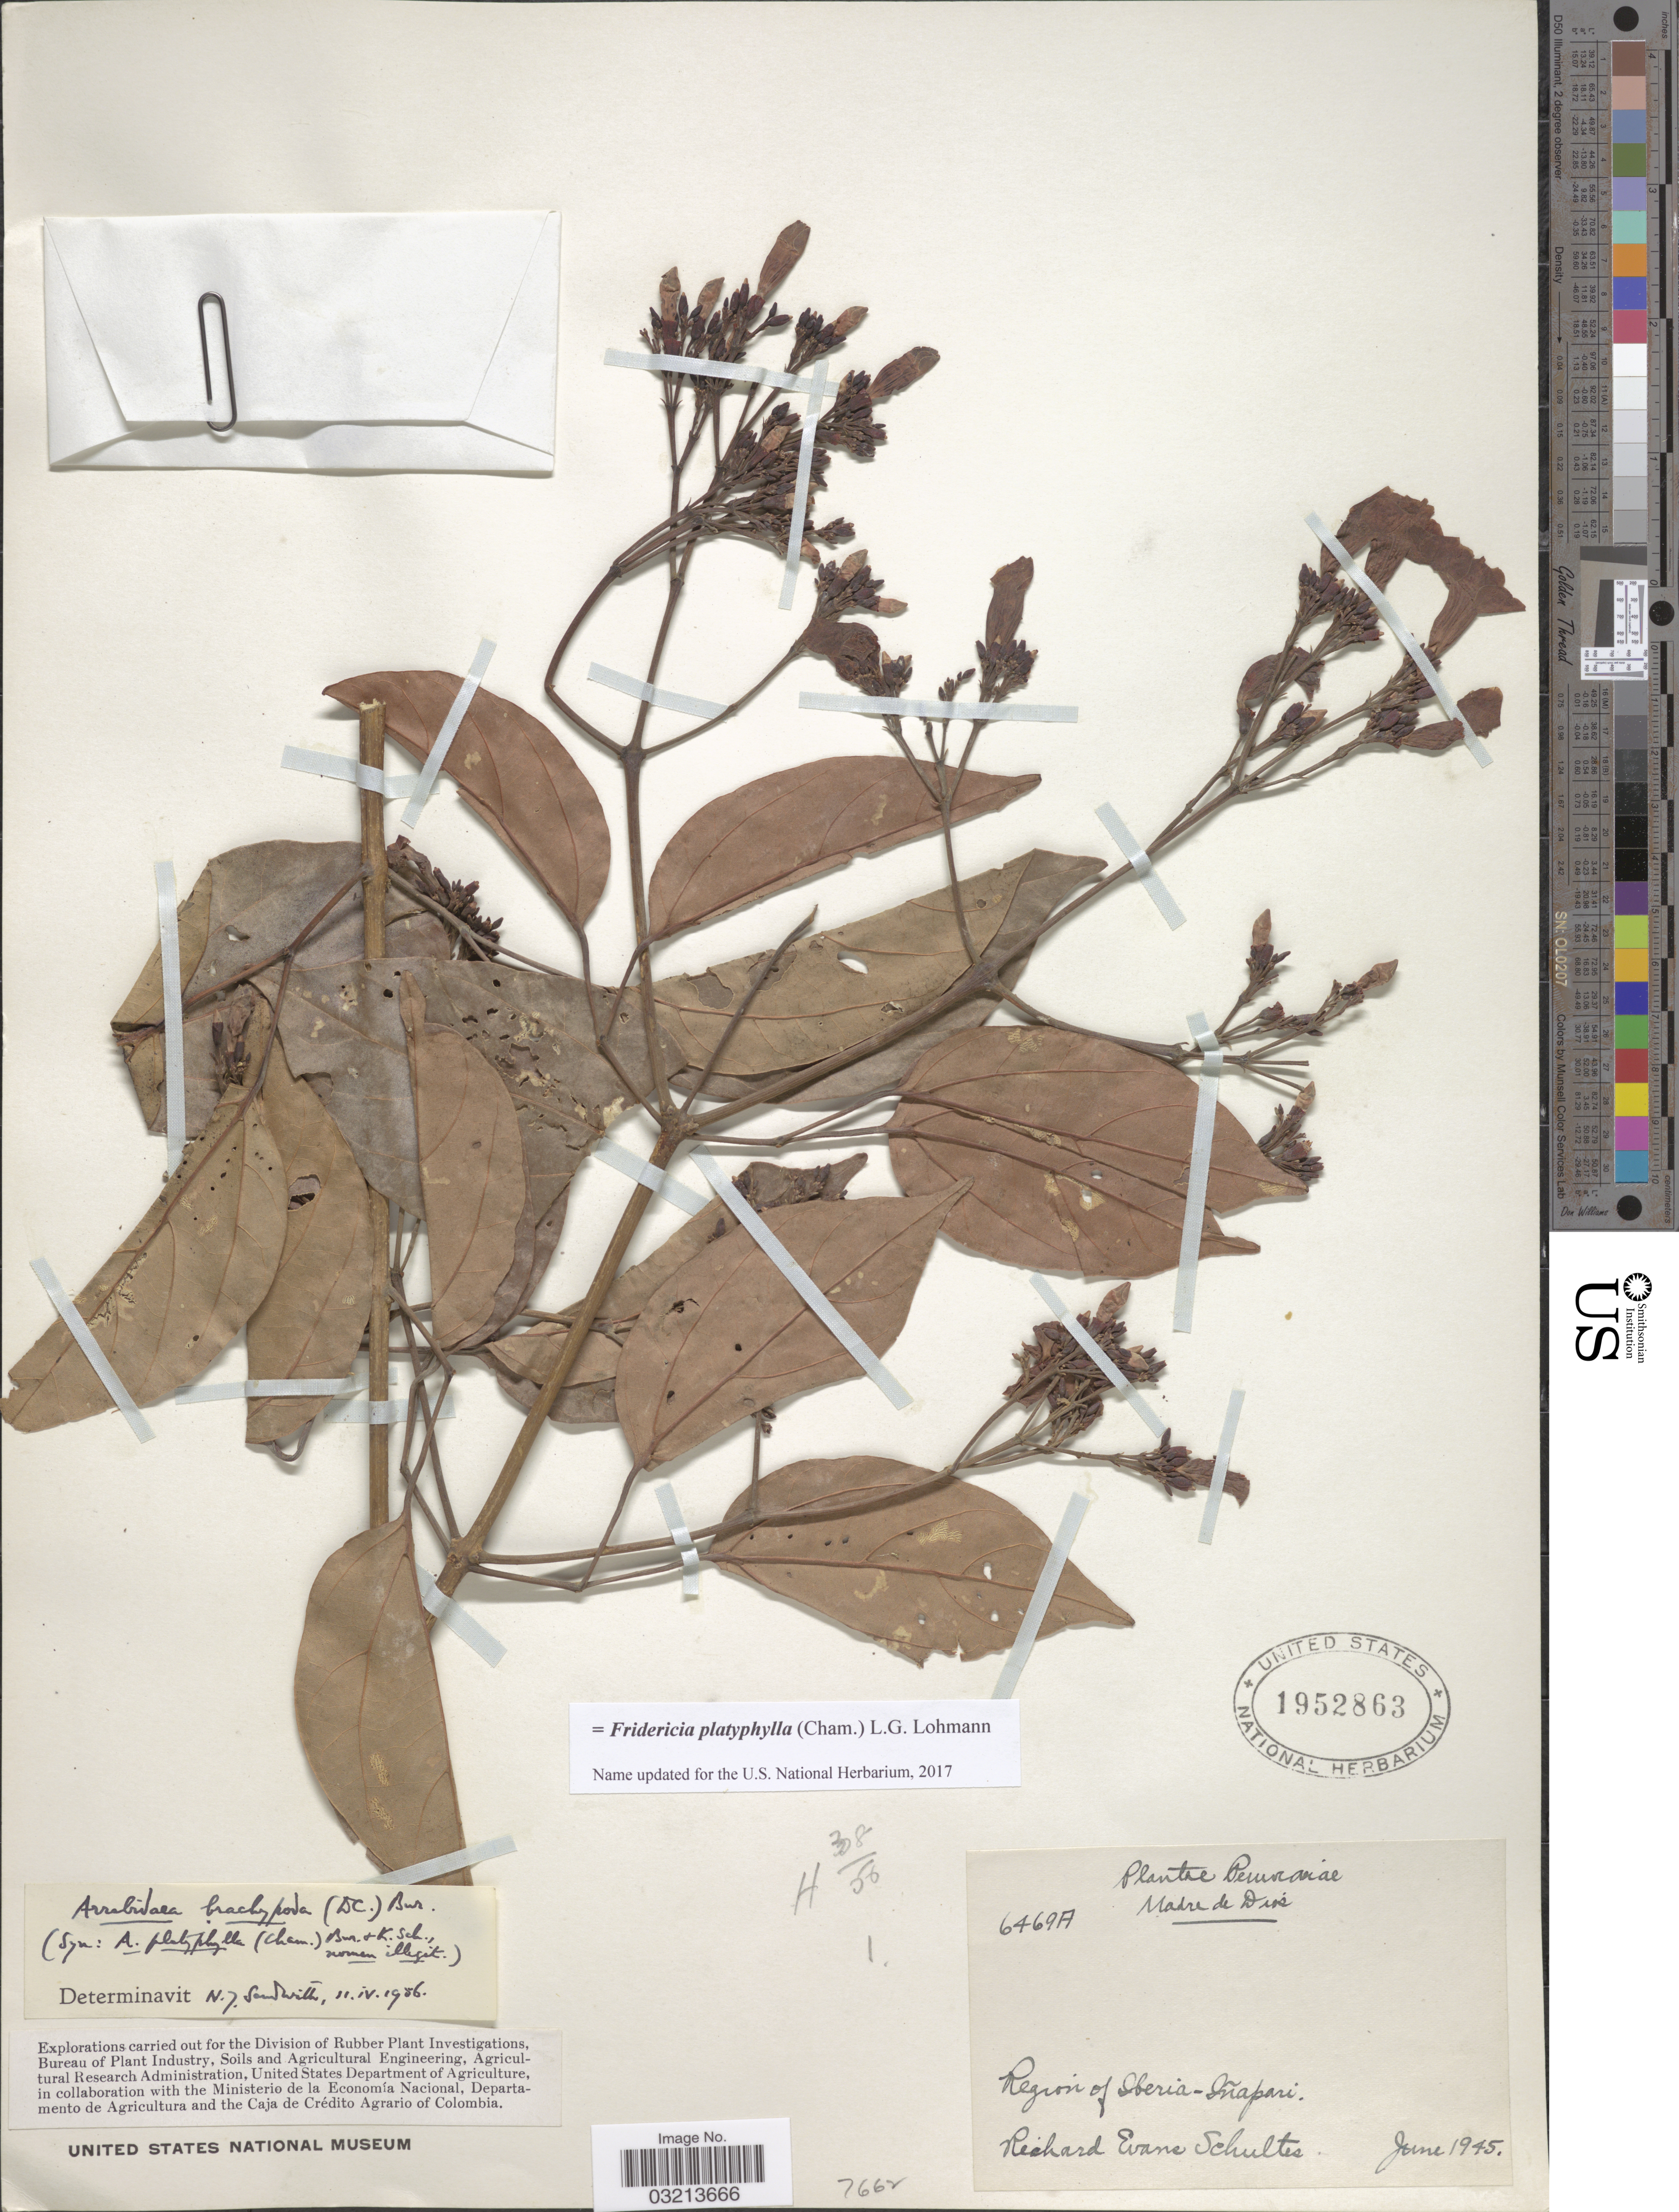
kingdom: Plantae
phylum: Tracheophyta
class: Magnoliopsida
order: Lamiales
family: Bignoniaceae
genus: Fridericia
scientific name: Fridericia platyphylla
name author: (Cham.) L.G. Lohmann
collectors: R. E. Schultes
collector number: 646917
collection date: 1945-06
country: Peru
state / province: Madre de Dios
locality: Region of Iberia-Iñapari.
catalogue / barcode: US 1952863